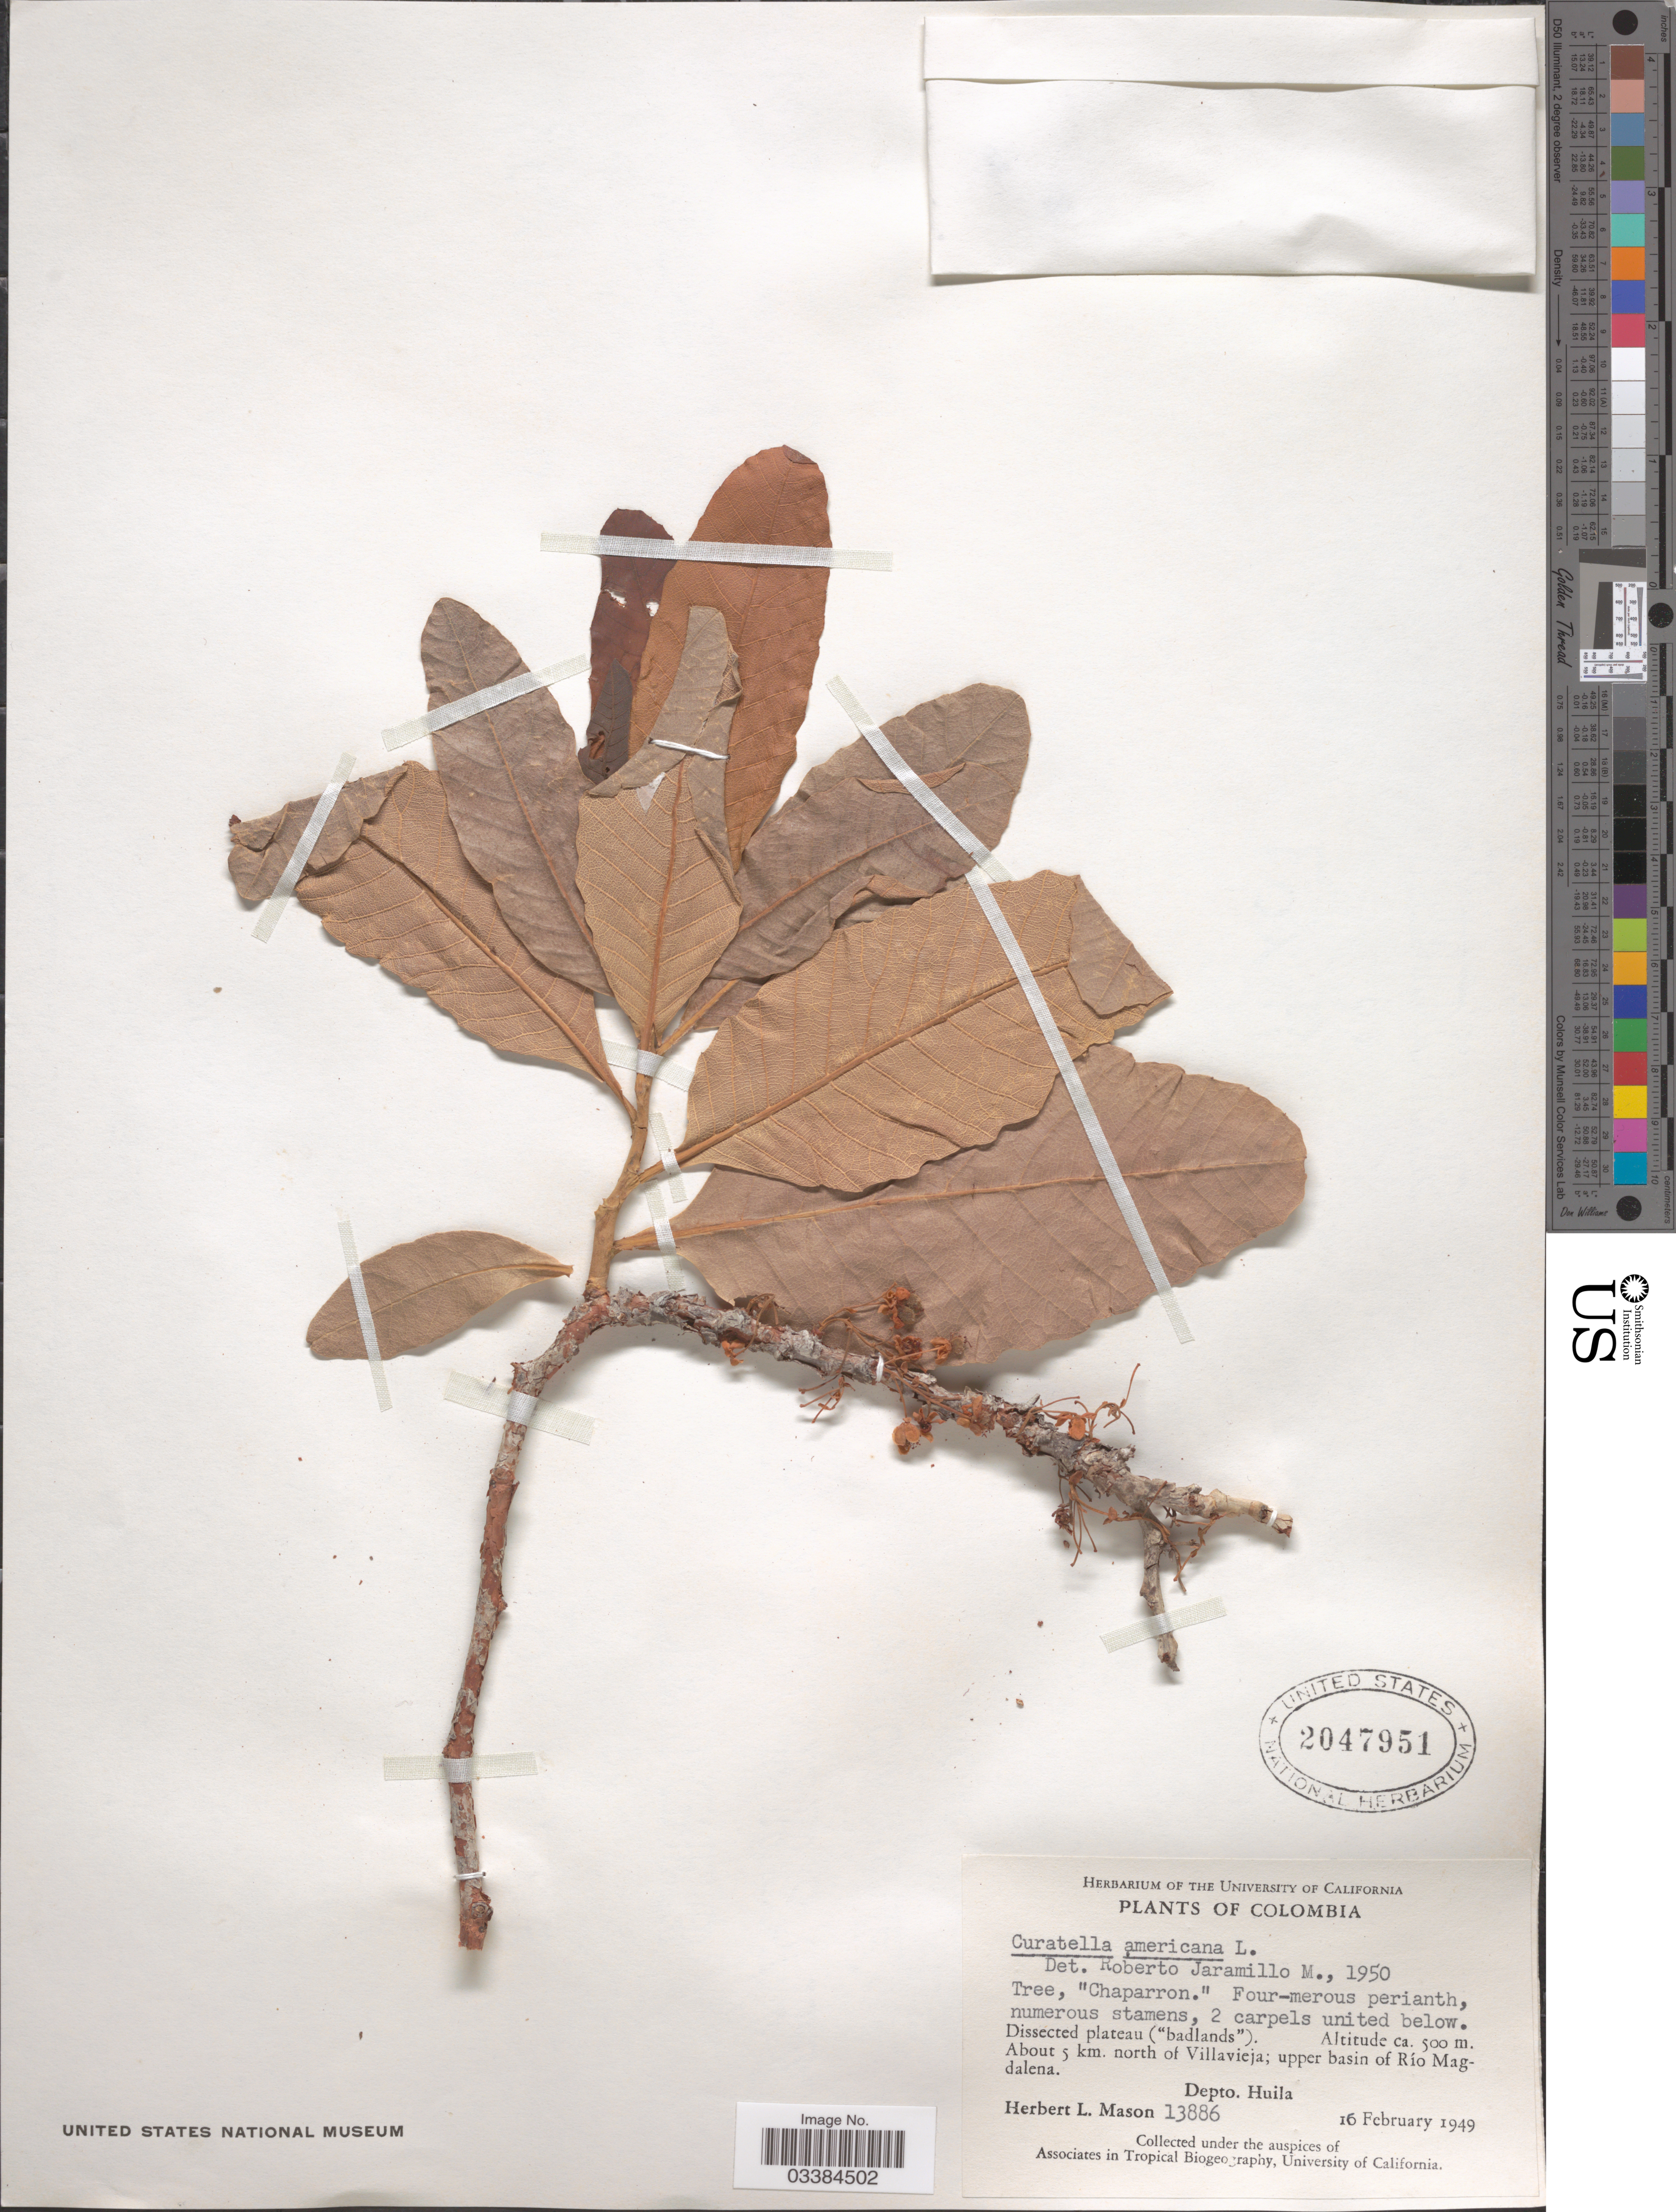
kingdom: Plantae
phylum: Tracheophyta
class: Magnoliopsida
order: Dilleniales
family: Dilleniaceae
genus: Curatella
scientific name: Curatella americana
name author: L.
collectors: H. L. Mason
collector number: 13886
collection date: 1949-02-16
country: Colombia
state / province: Huila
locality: About 5 km. north of Villavieja; upper basin of Río Magdalena. Depto. Huila.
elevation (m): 500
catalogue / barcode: US 2047951